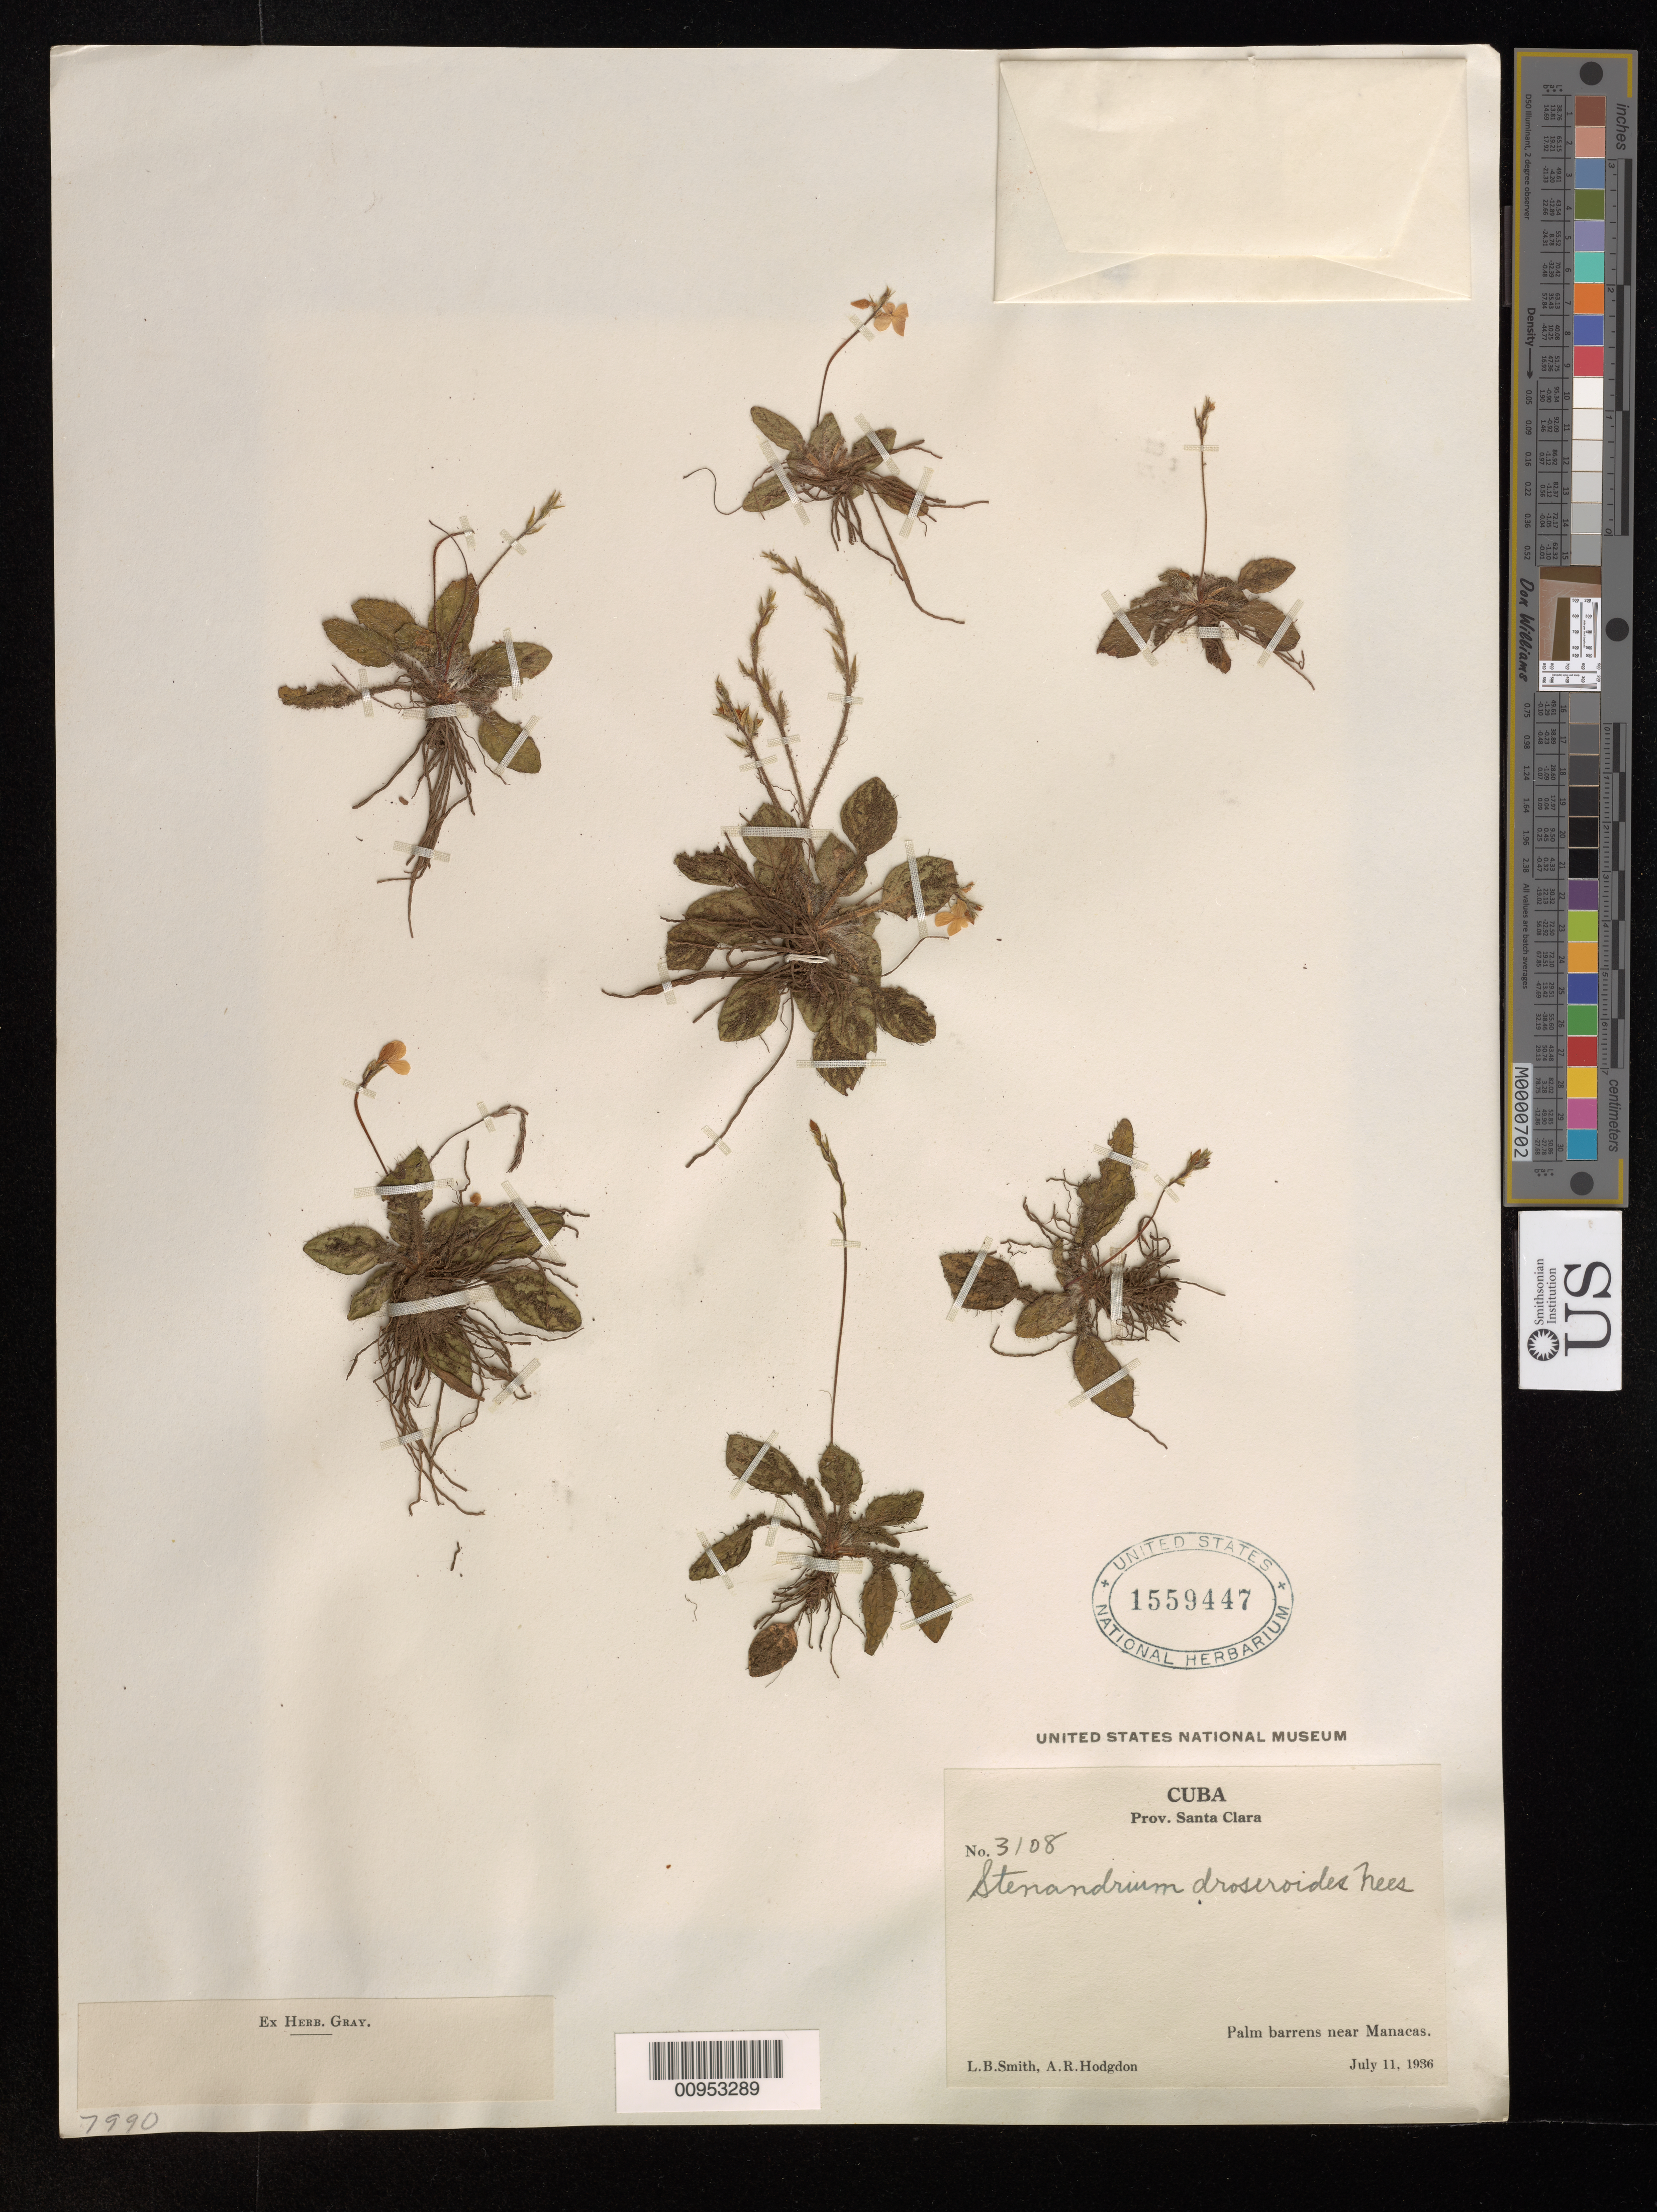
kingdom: Plantae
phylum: Tracheophyta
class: Magnoliopsida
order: Lamiales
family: Acanthaceae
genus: Stenandrium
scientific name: Stenandrium droseroides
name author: Nees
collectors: L. Smith & A. R. Hodgdon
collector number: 3108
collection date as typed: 11 Jul 1936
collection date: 1936-07-11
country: Cuba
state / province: Santa Clara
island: Cuba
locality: Near Manacas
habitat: Palm barrens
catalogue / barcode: US 1559447